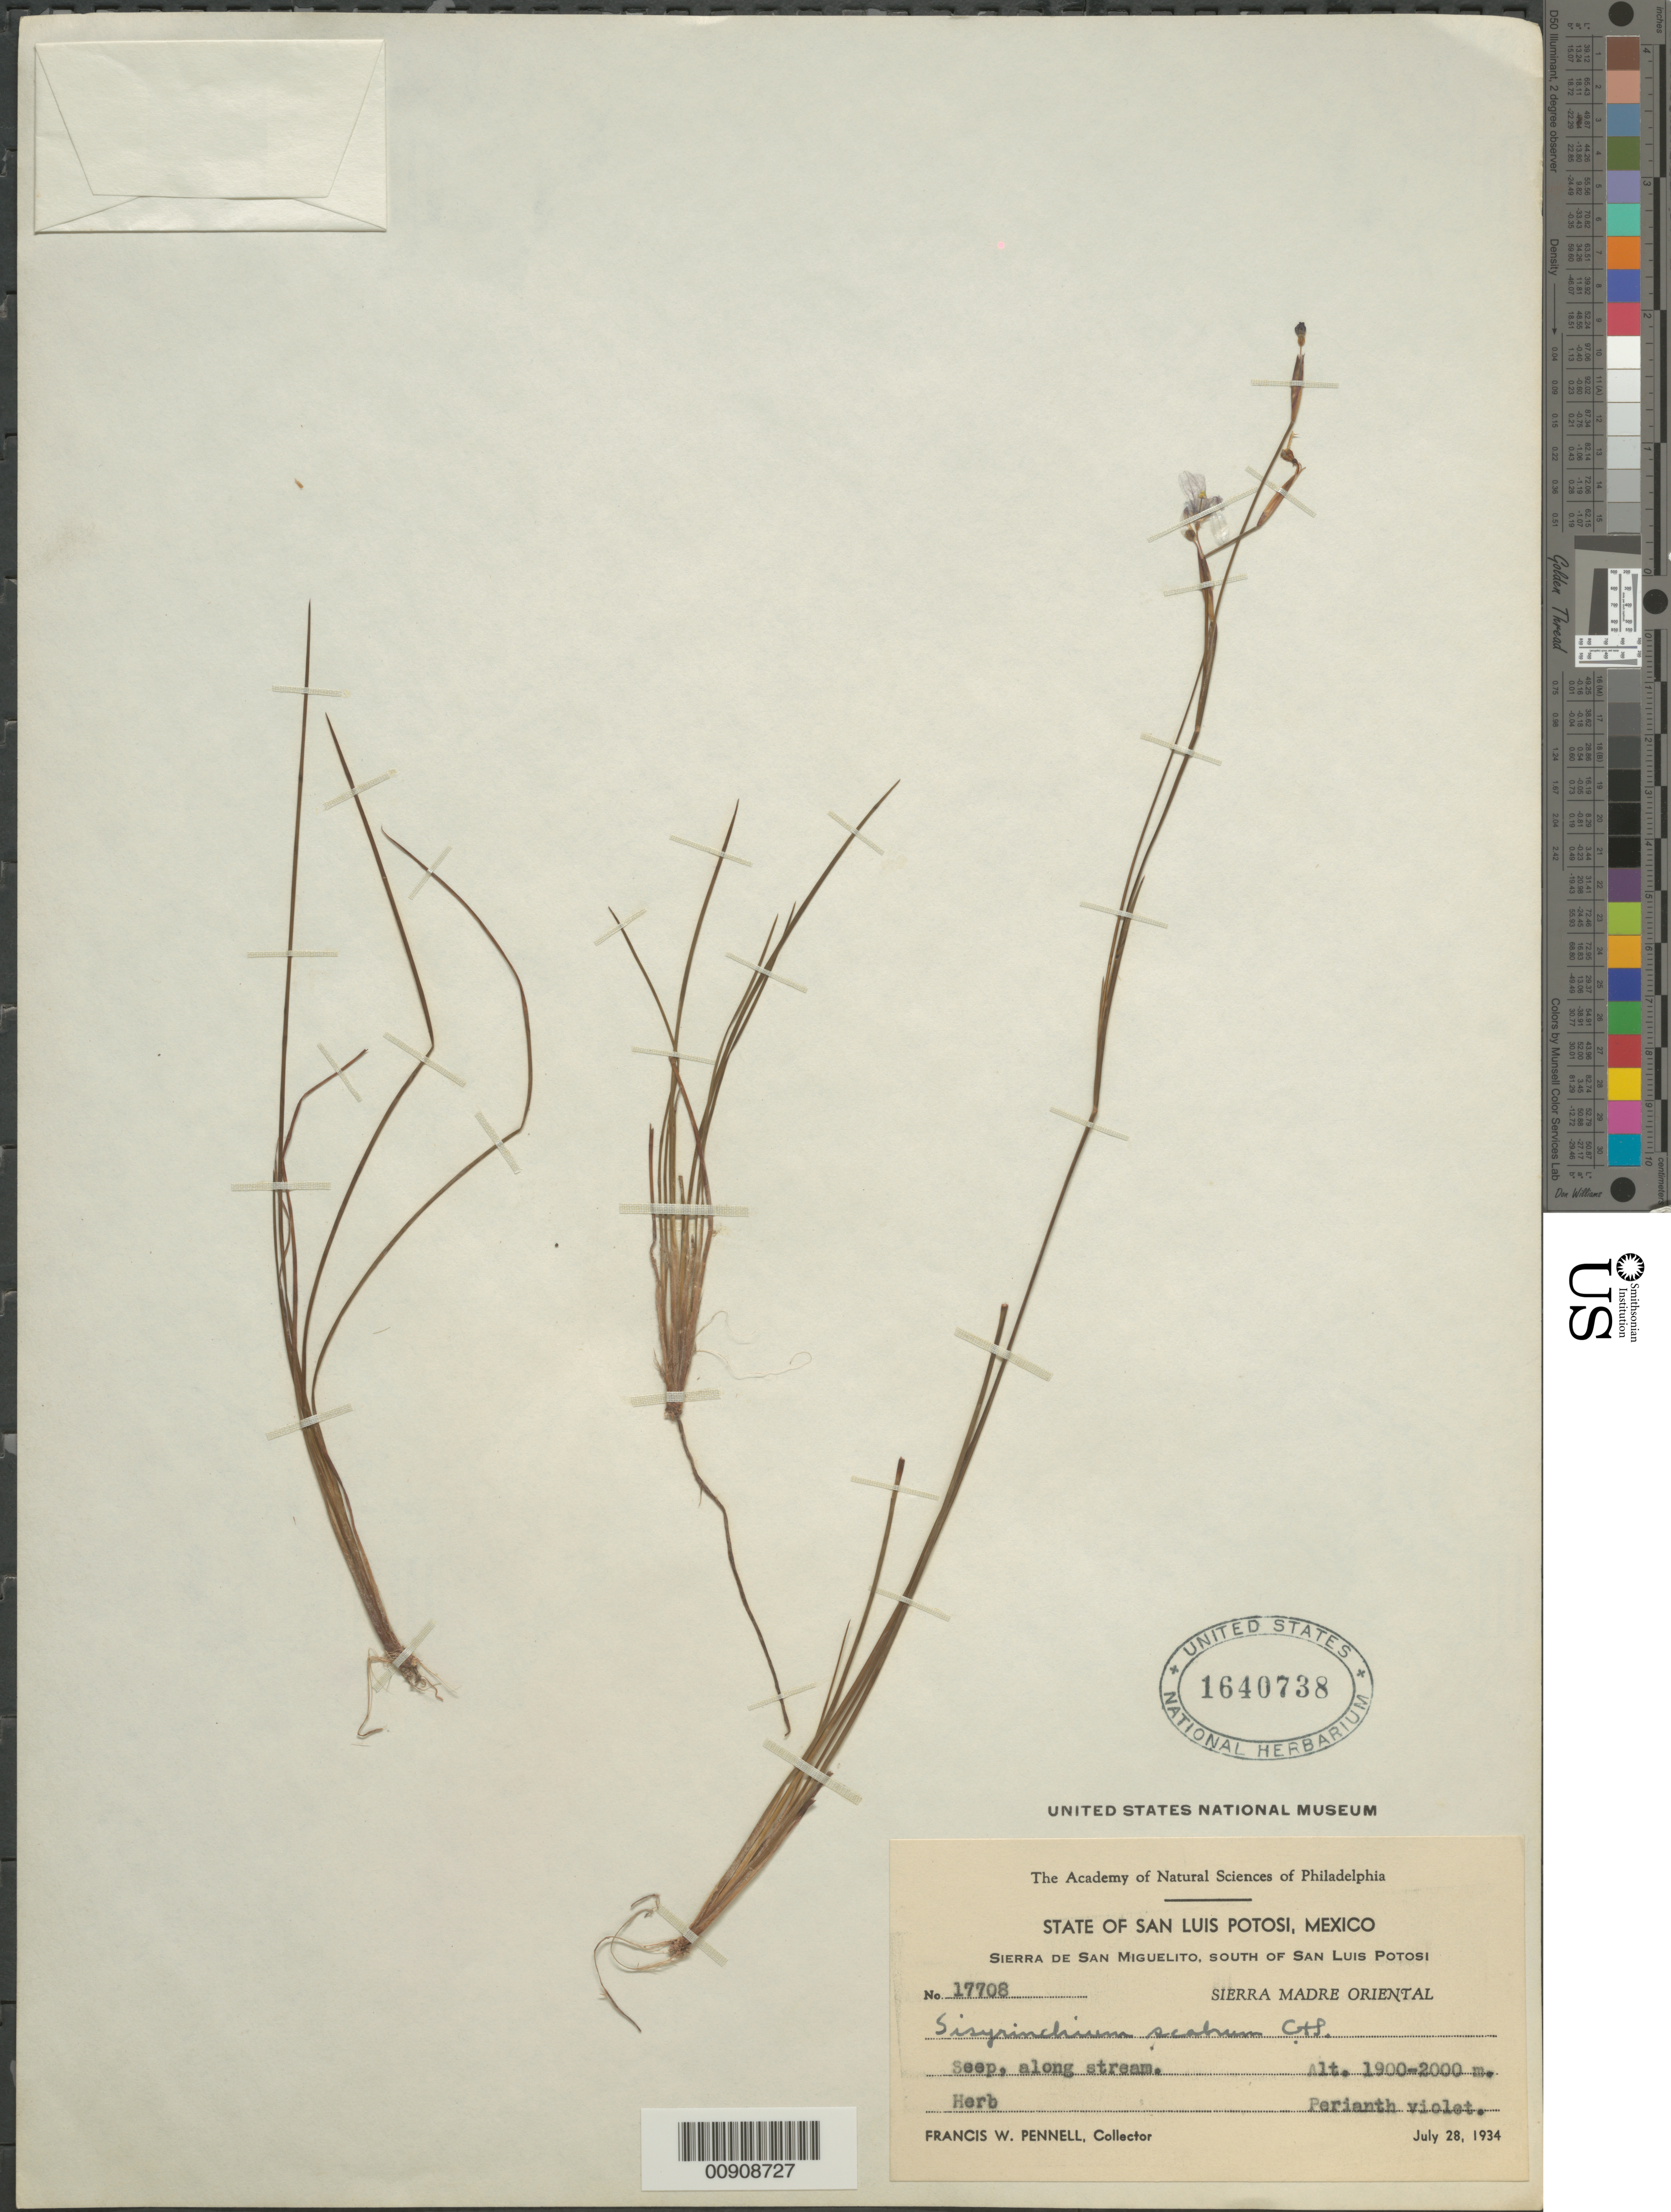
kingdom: Plantae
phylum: Tracheophyta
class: Liliopsida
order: Asparagales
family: Iridaceae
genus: Sisyrinchium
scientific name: Sisyrinchium scabrum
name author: Schltdl. & Cham.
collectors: F. W. Pennell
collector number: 17708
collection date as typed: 28 Jul 1934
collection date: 1934-07-28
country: Mexico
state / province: San Luis Potosí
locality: Sierra San Miguelito, south of San Luis Potosí, State of San Luis Potosí. Sierra Madre Oriental.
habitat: Seep, along stream.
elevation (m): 2000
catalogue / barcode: US 1640738